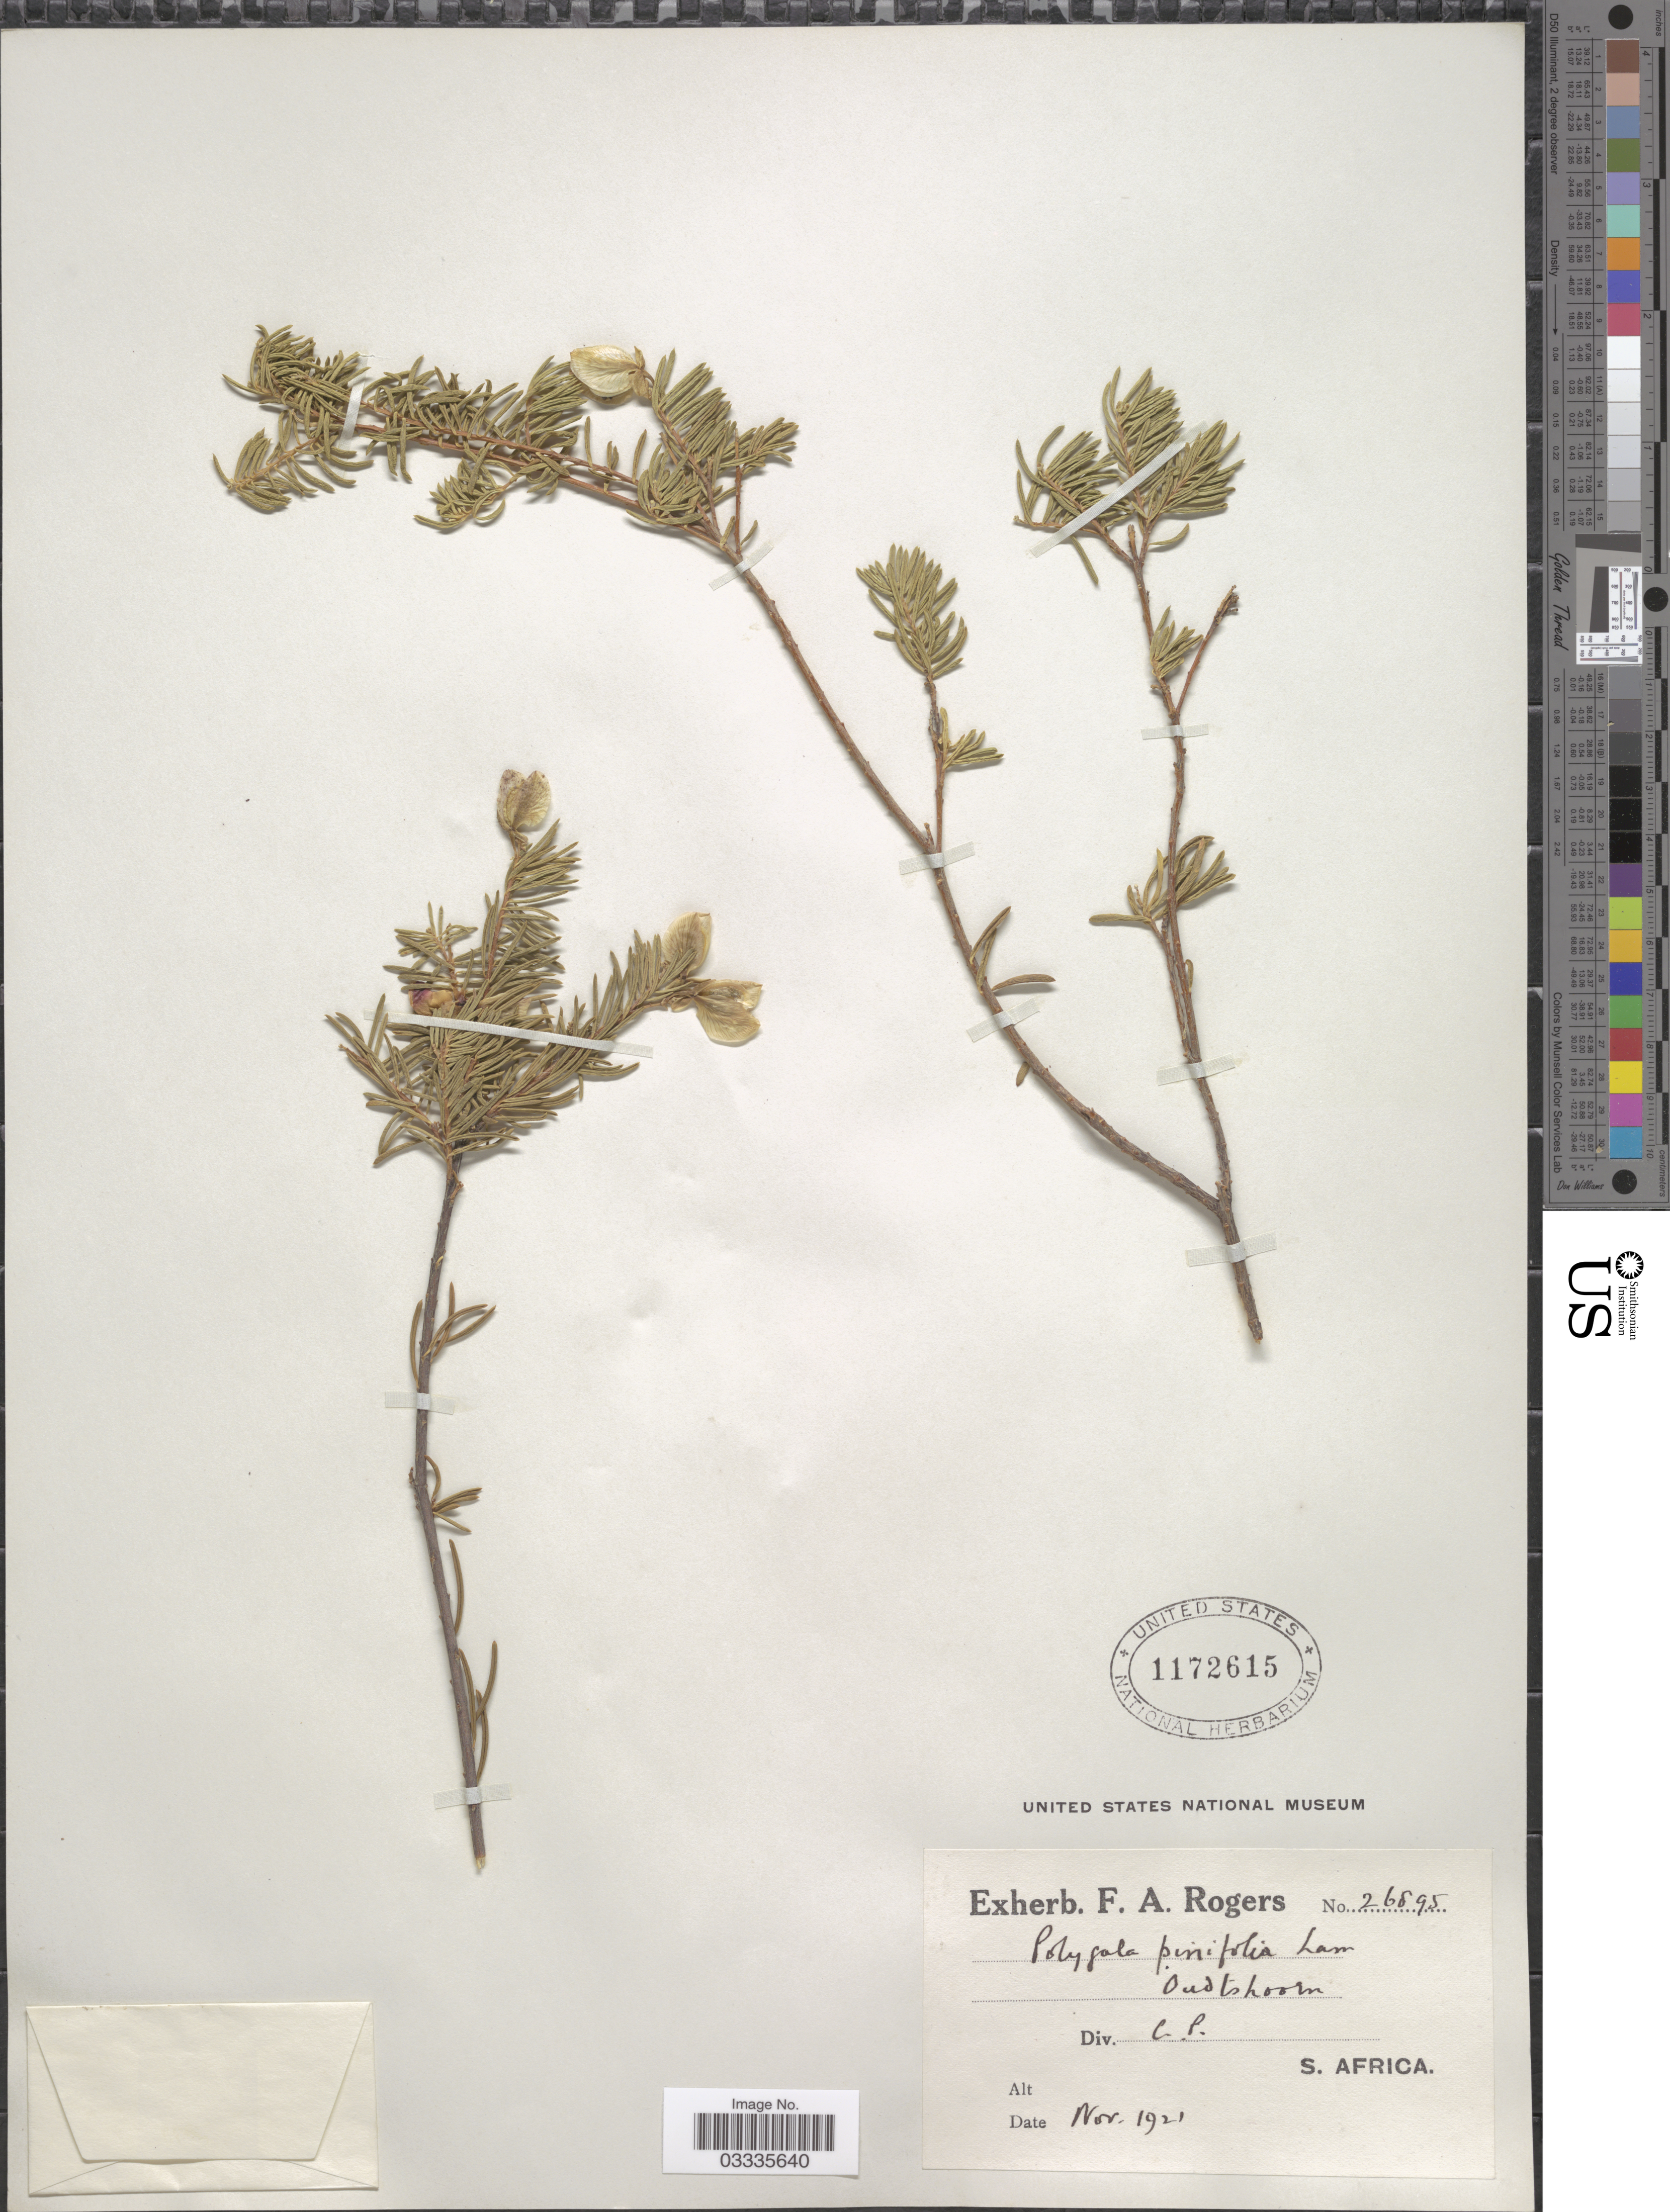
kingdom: Plantae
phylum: Tracheophyta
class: Magnoliopsida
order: Fabales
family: Polygalaceae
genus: Polygala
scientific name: Polygala pinifolia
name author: Poir.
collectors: ex herb. F. A. Rogers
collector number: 26895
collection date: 1921-11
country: South Africa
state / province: Western Cape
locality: Oudtshoorn. Div. C. P. S. Africa.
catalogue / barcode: US 1172615